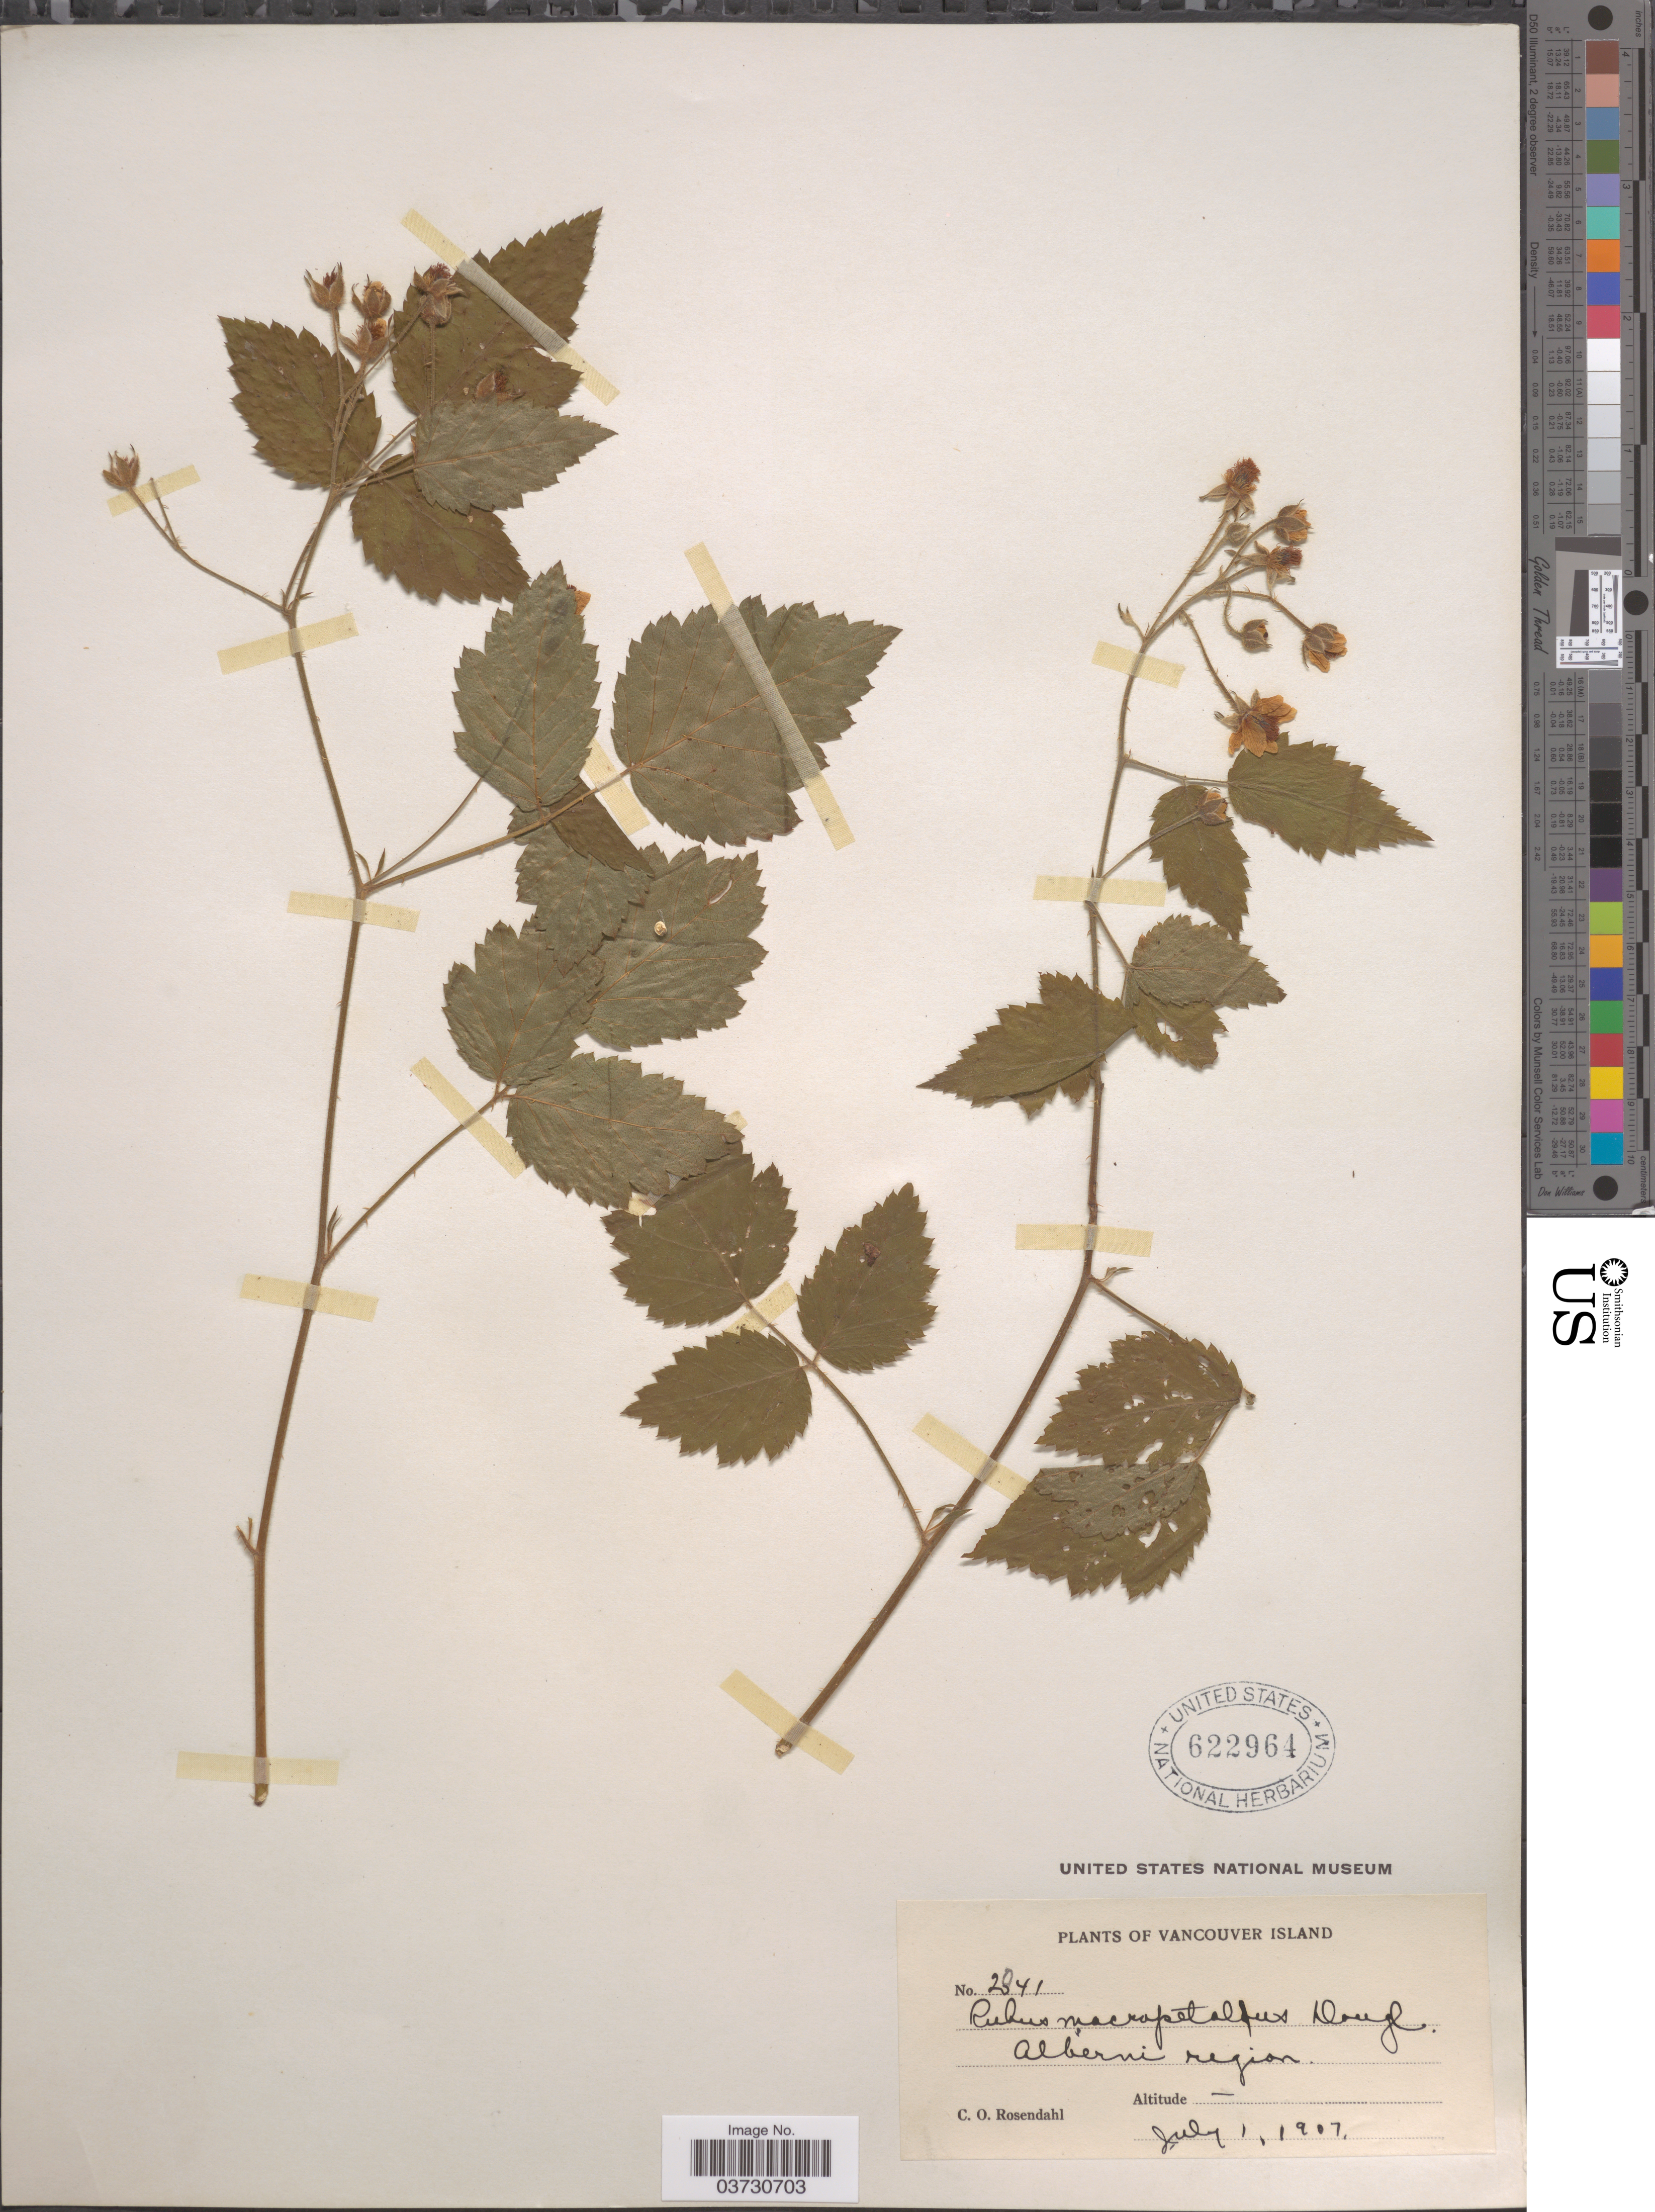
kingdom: Plantae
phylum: Tracheophyta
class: Magnoliopsida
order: Rosales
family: Rosaceae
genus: Rubus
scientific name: Rubus macropetalus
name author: Douglas ex Hook.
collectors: C. O. Rosendahl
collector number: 2841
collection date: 1907-07-01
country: Canada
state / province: British Columbia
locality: Vancouver Island. Alberni region.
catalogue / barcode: US 622964